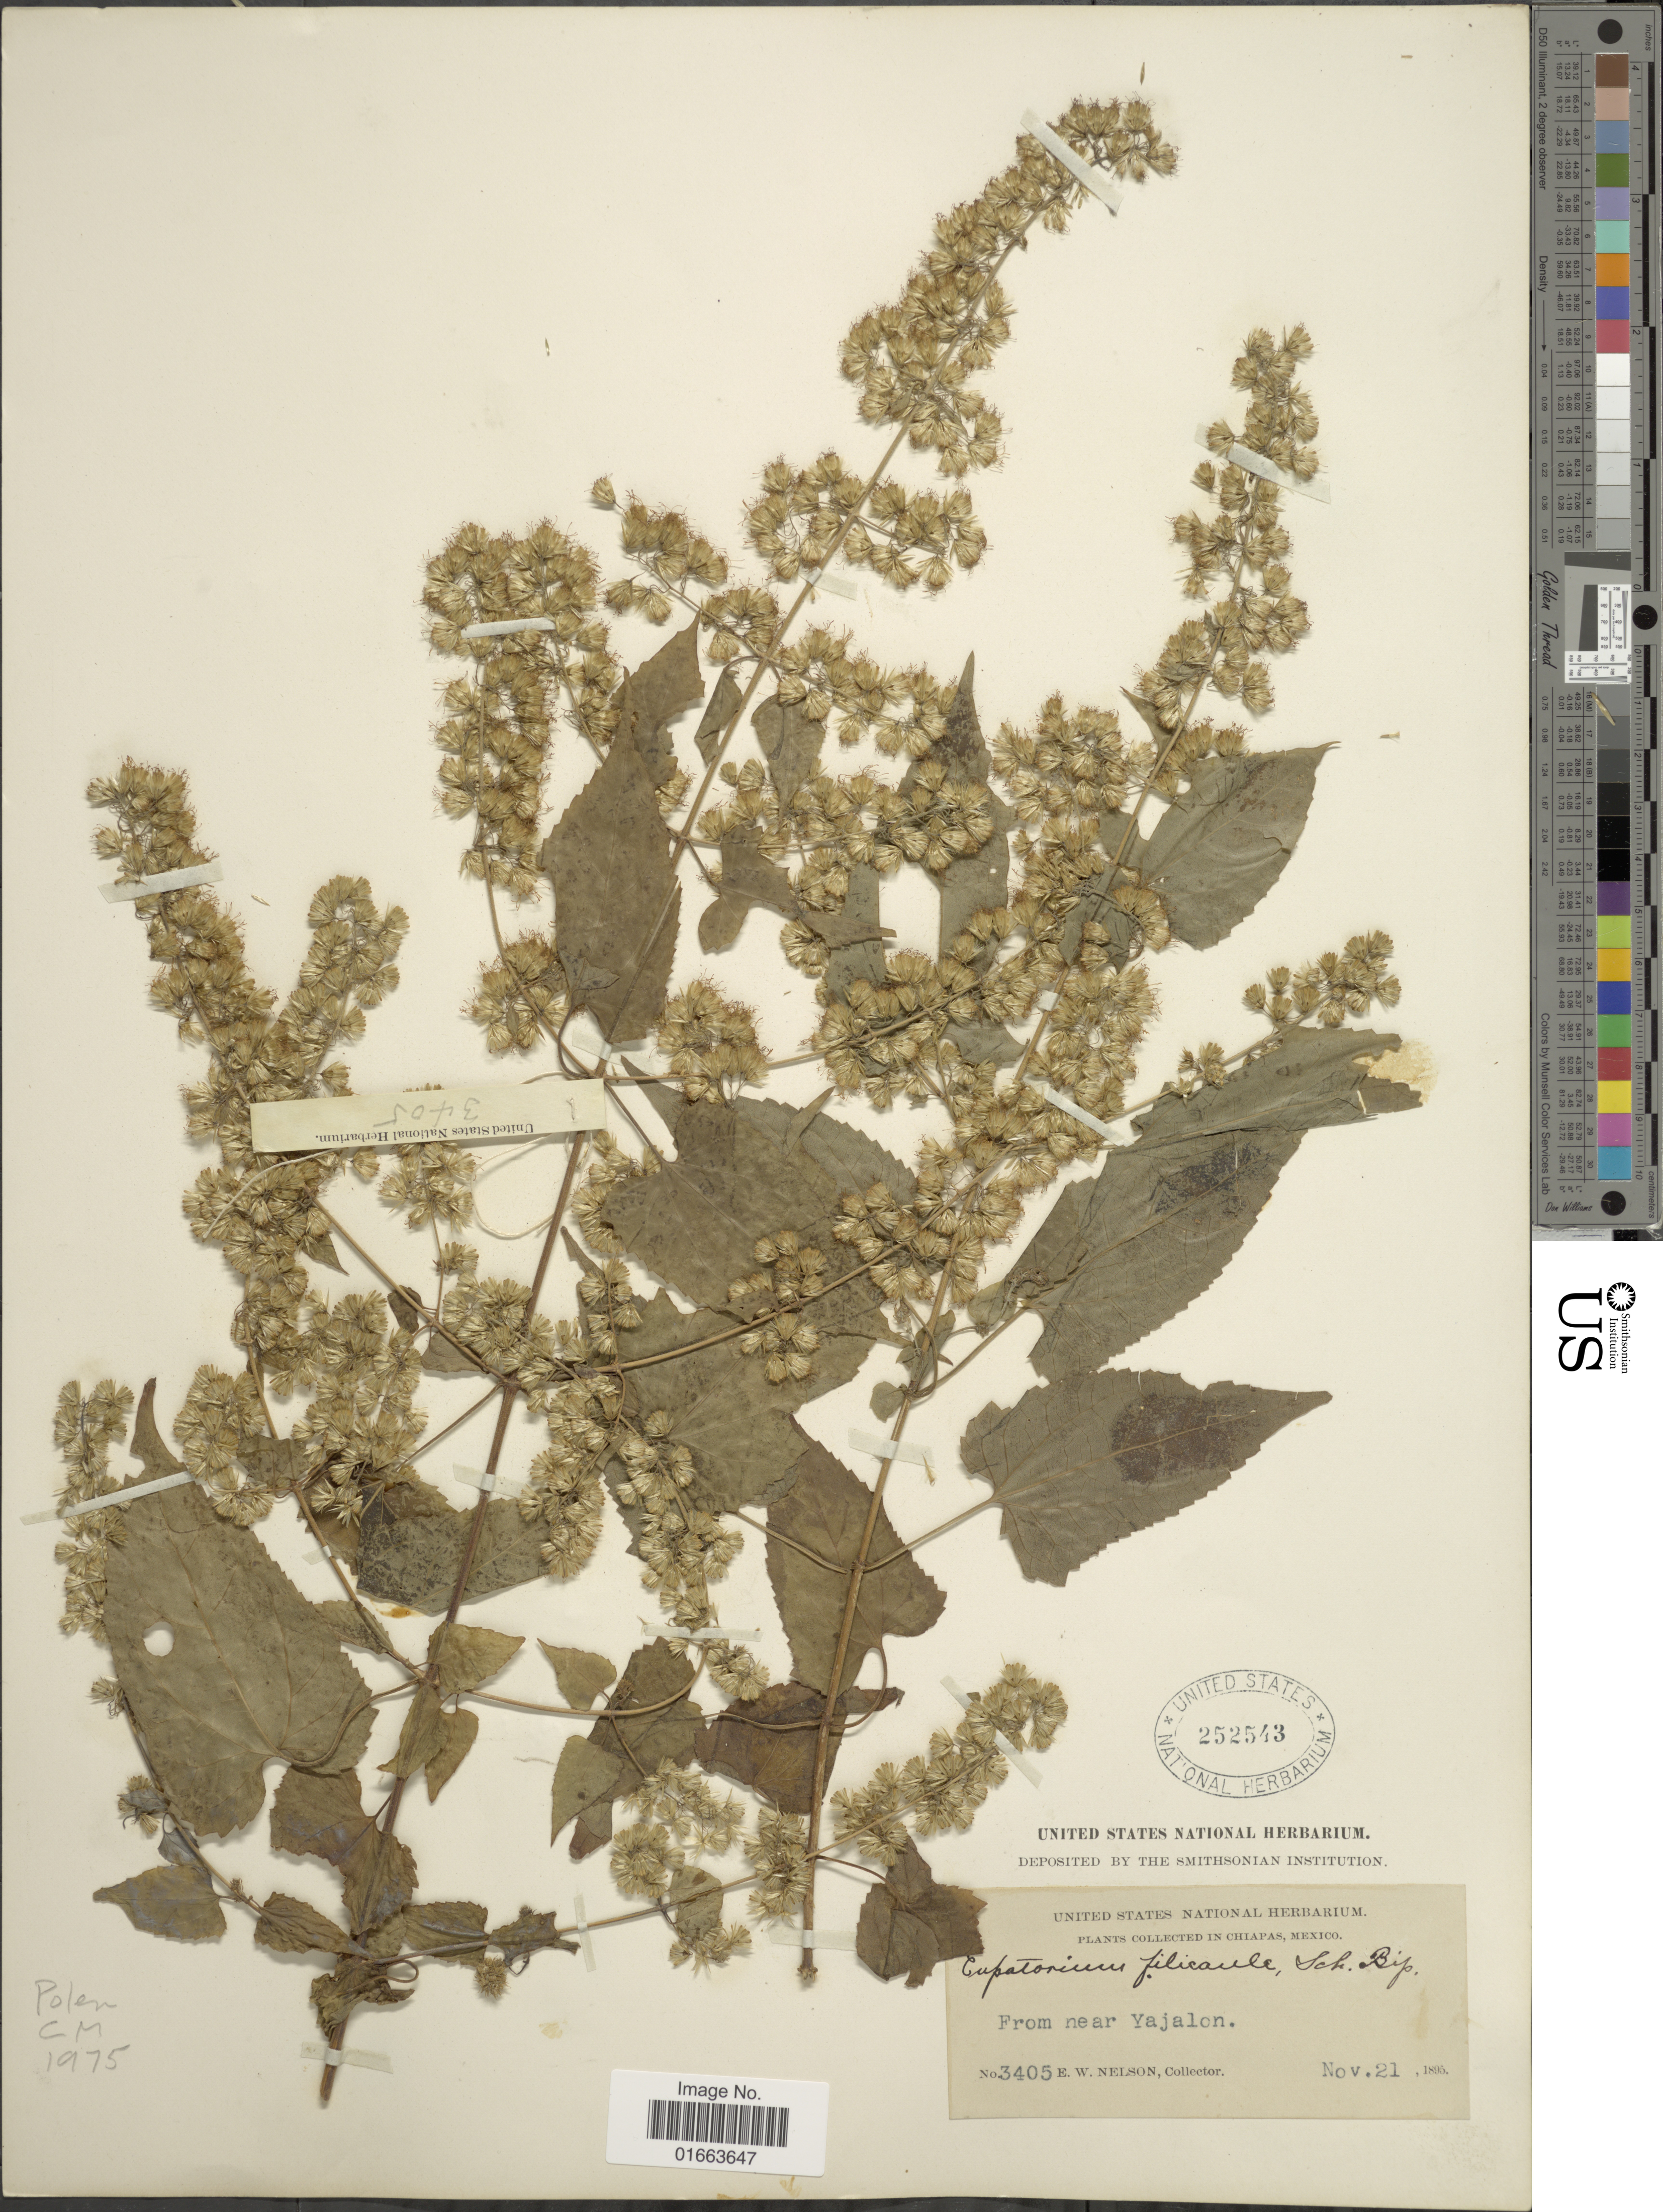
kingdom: Plantae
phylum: Tracheophyta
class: Magnoliopsida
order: Asterales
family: Asteraceae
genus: Koanophyllon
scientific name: Koanophyllon solidaginoides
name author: (Kunth) R.M. King & H. Rob.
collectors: E. W. Nelson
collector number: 3405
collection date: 1895-11-21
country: Mexico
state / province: Chiapas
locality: From near Yajalon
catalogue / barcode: US 252543